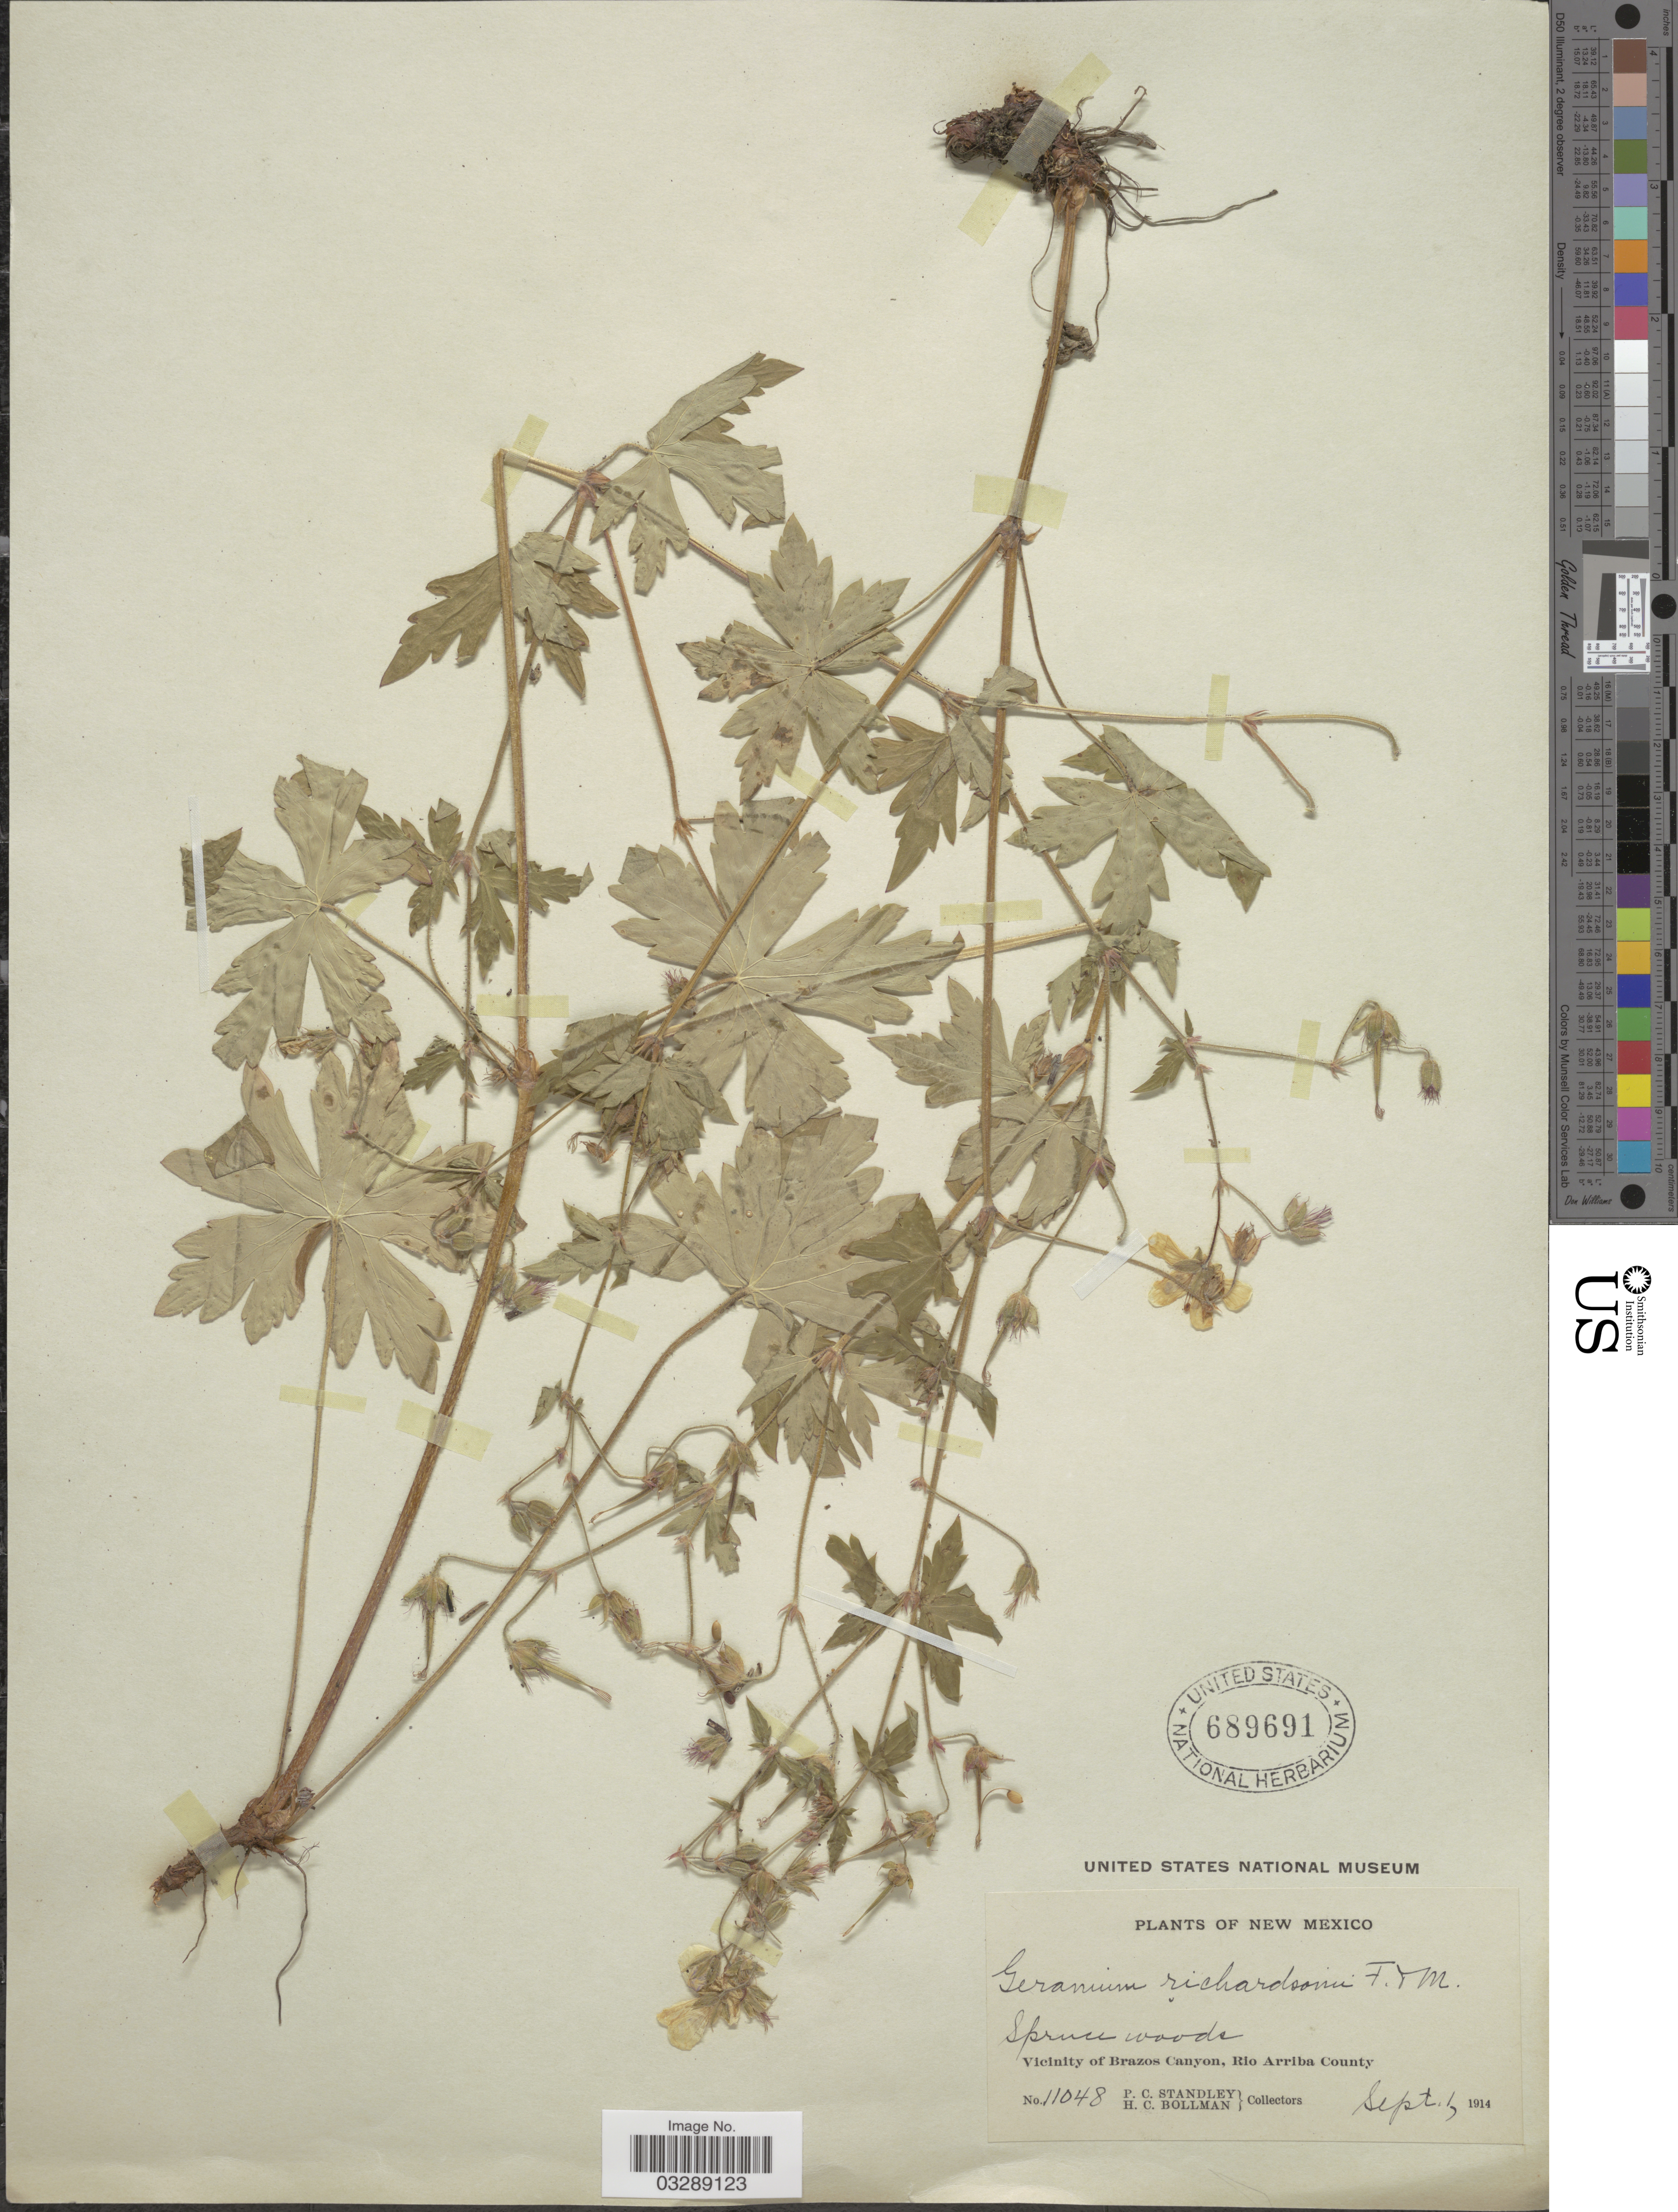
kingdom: Plantae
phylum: Tracheophyta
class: Magnoliopsida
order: Geraniales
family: Geraniaceae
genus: Geranium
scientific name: Geranium richardsonii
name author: Fisch. & Trautv.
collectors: P. C. Standley & H. C. Bollman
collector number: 11048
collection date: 1914-09-01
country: United States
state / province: New Mexico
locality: Vicinity of Brazos Canyon, Rio Arriba County.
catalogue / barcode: US 689691